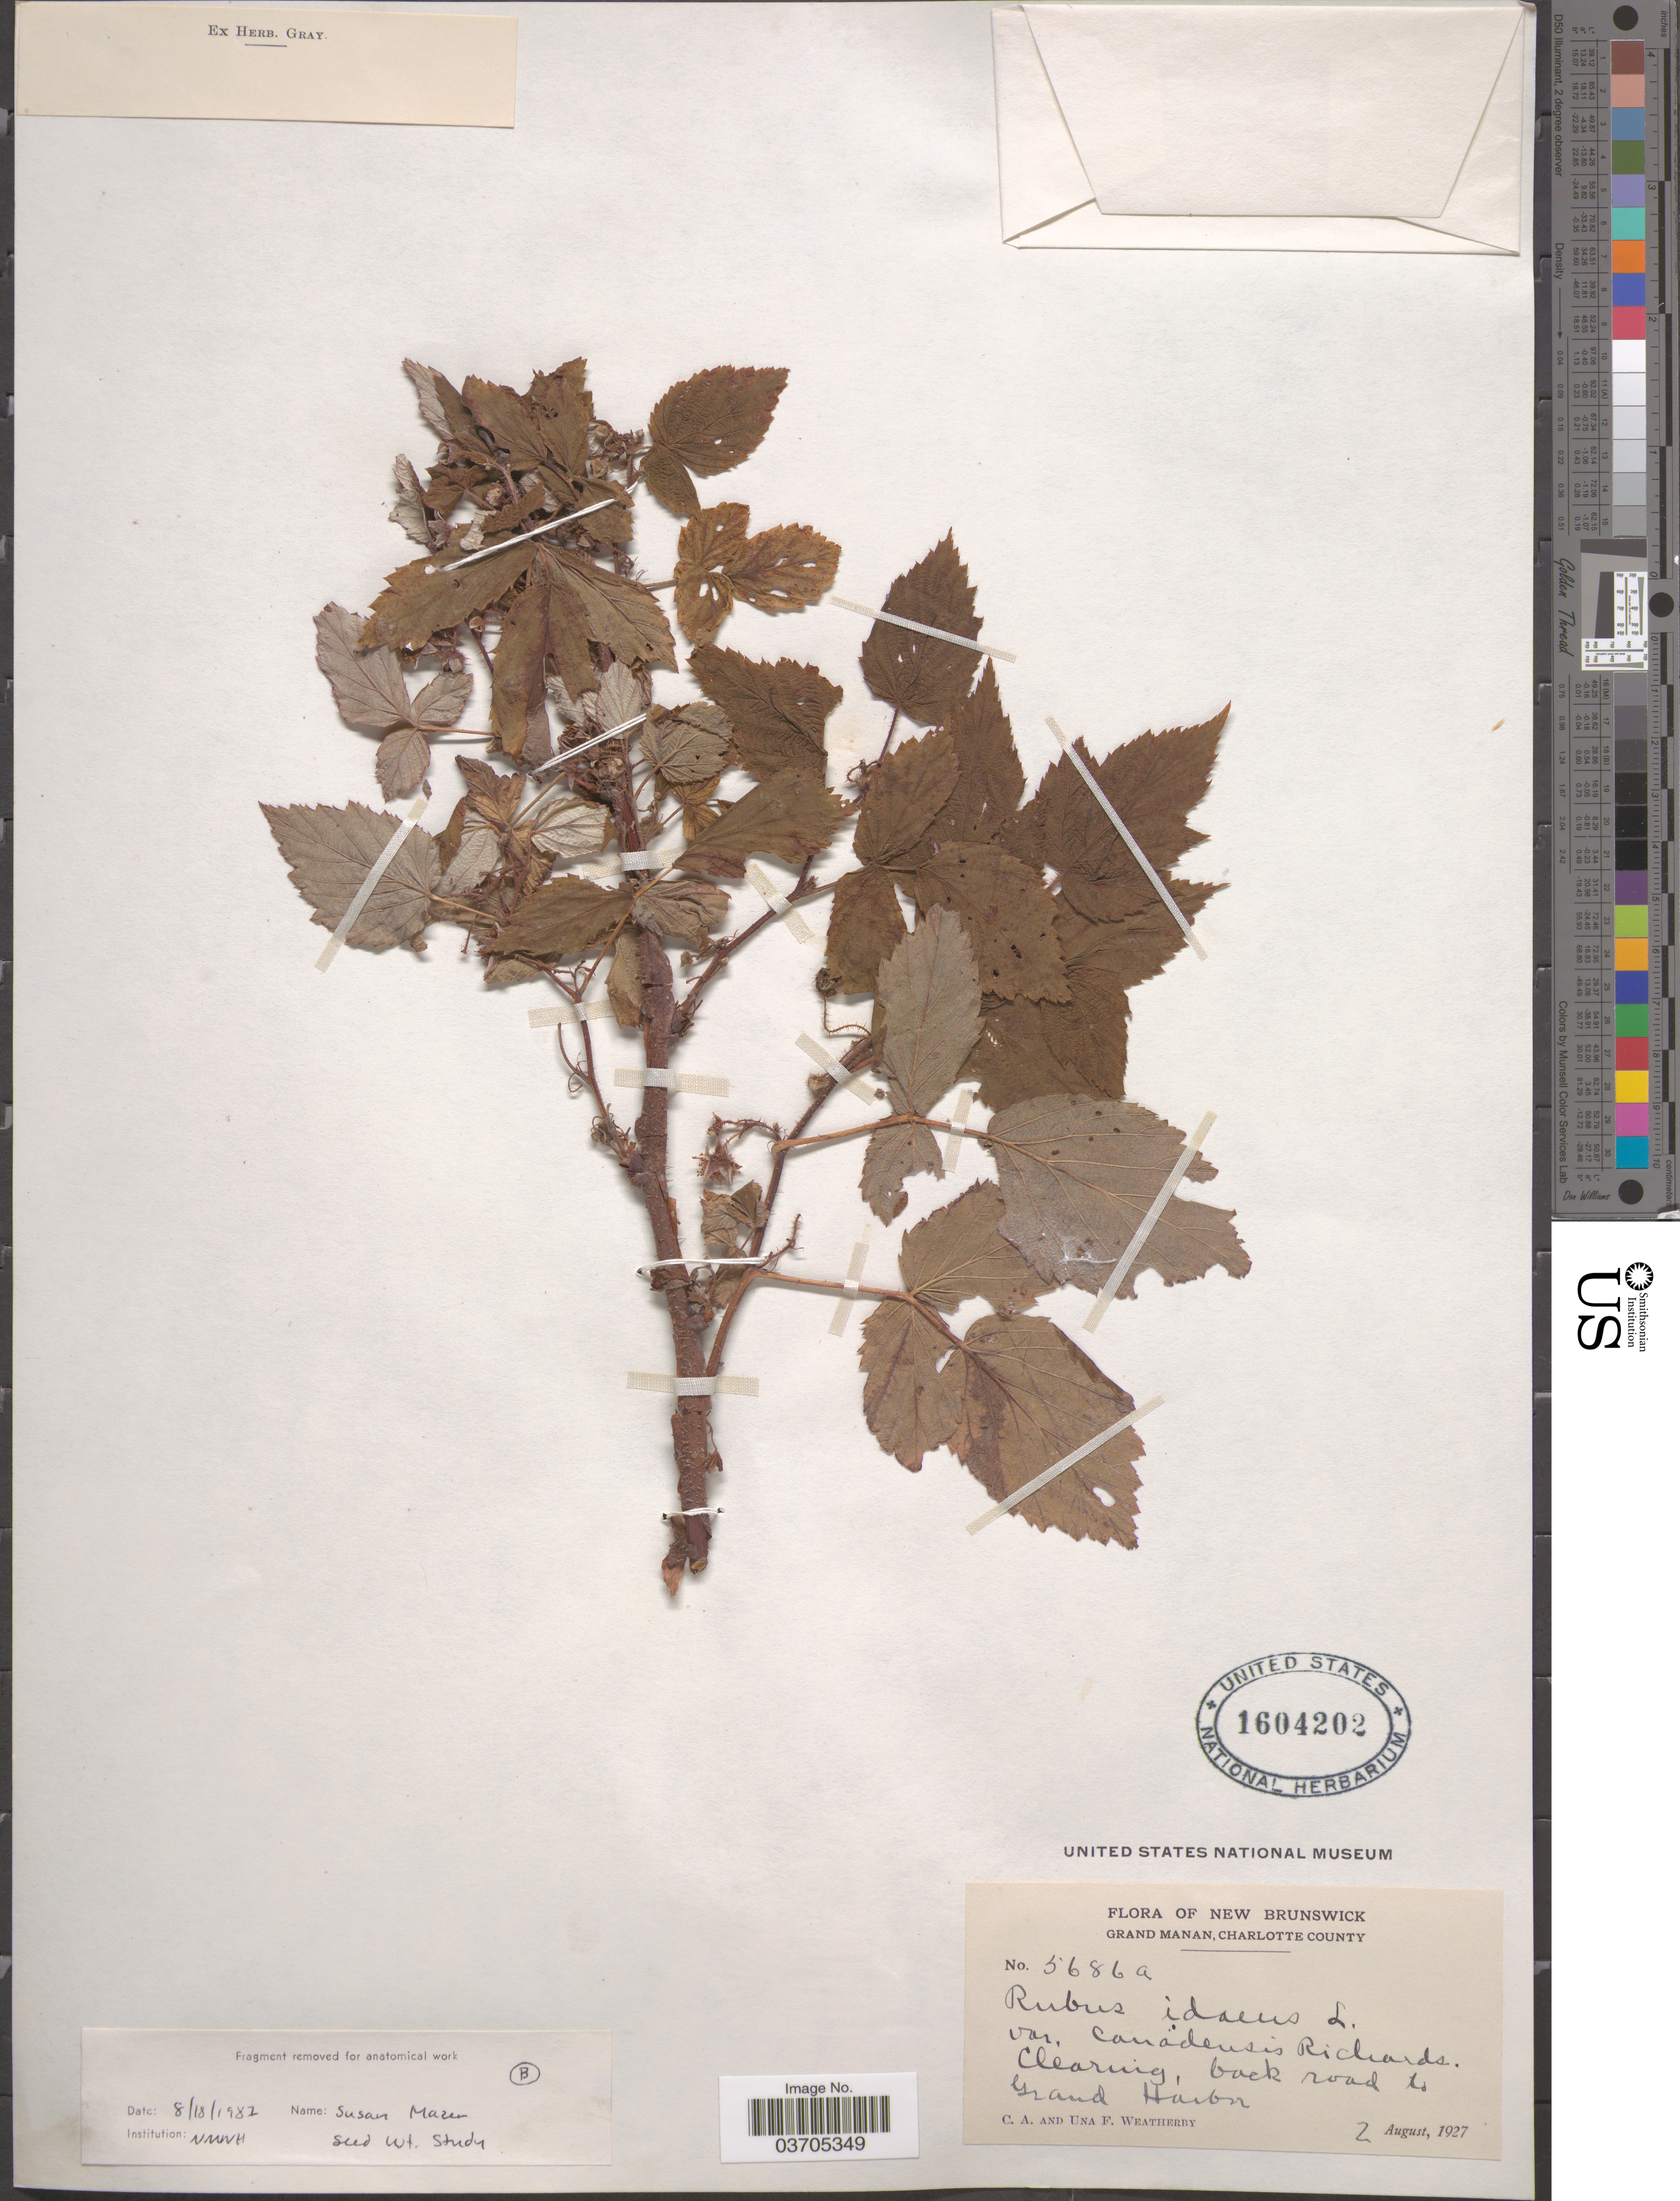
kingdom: Plantae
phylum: Tracheophyta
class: Magnoliopsida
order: Rosales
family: Rosaceae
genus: Rubus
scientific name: Rubus idaeus var. canadensis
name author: Richardson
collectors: C. A. Weatherby & U. Weatherby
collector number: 5686a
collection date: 1927-08-02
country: Canada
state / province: New Brunswick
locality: Grand Manan, Charlotte County. Clearing, back road to Grand Harbor.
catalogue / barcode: US 1604202